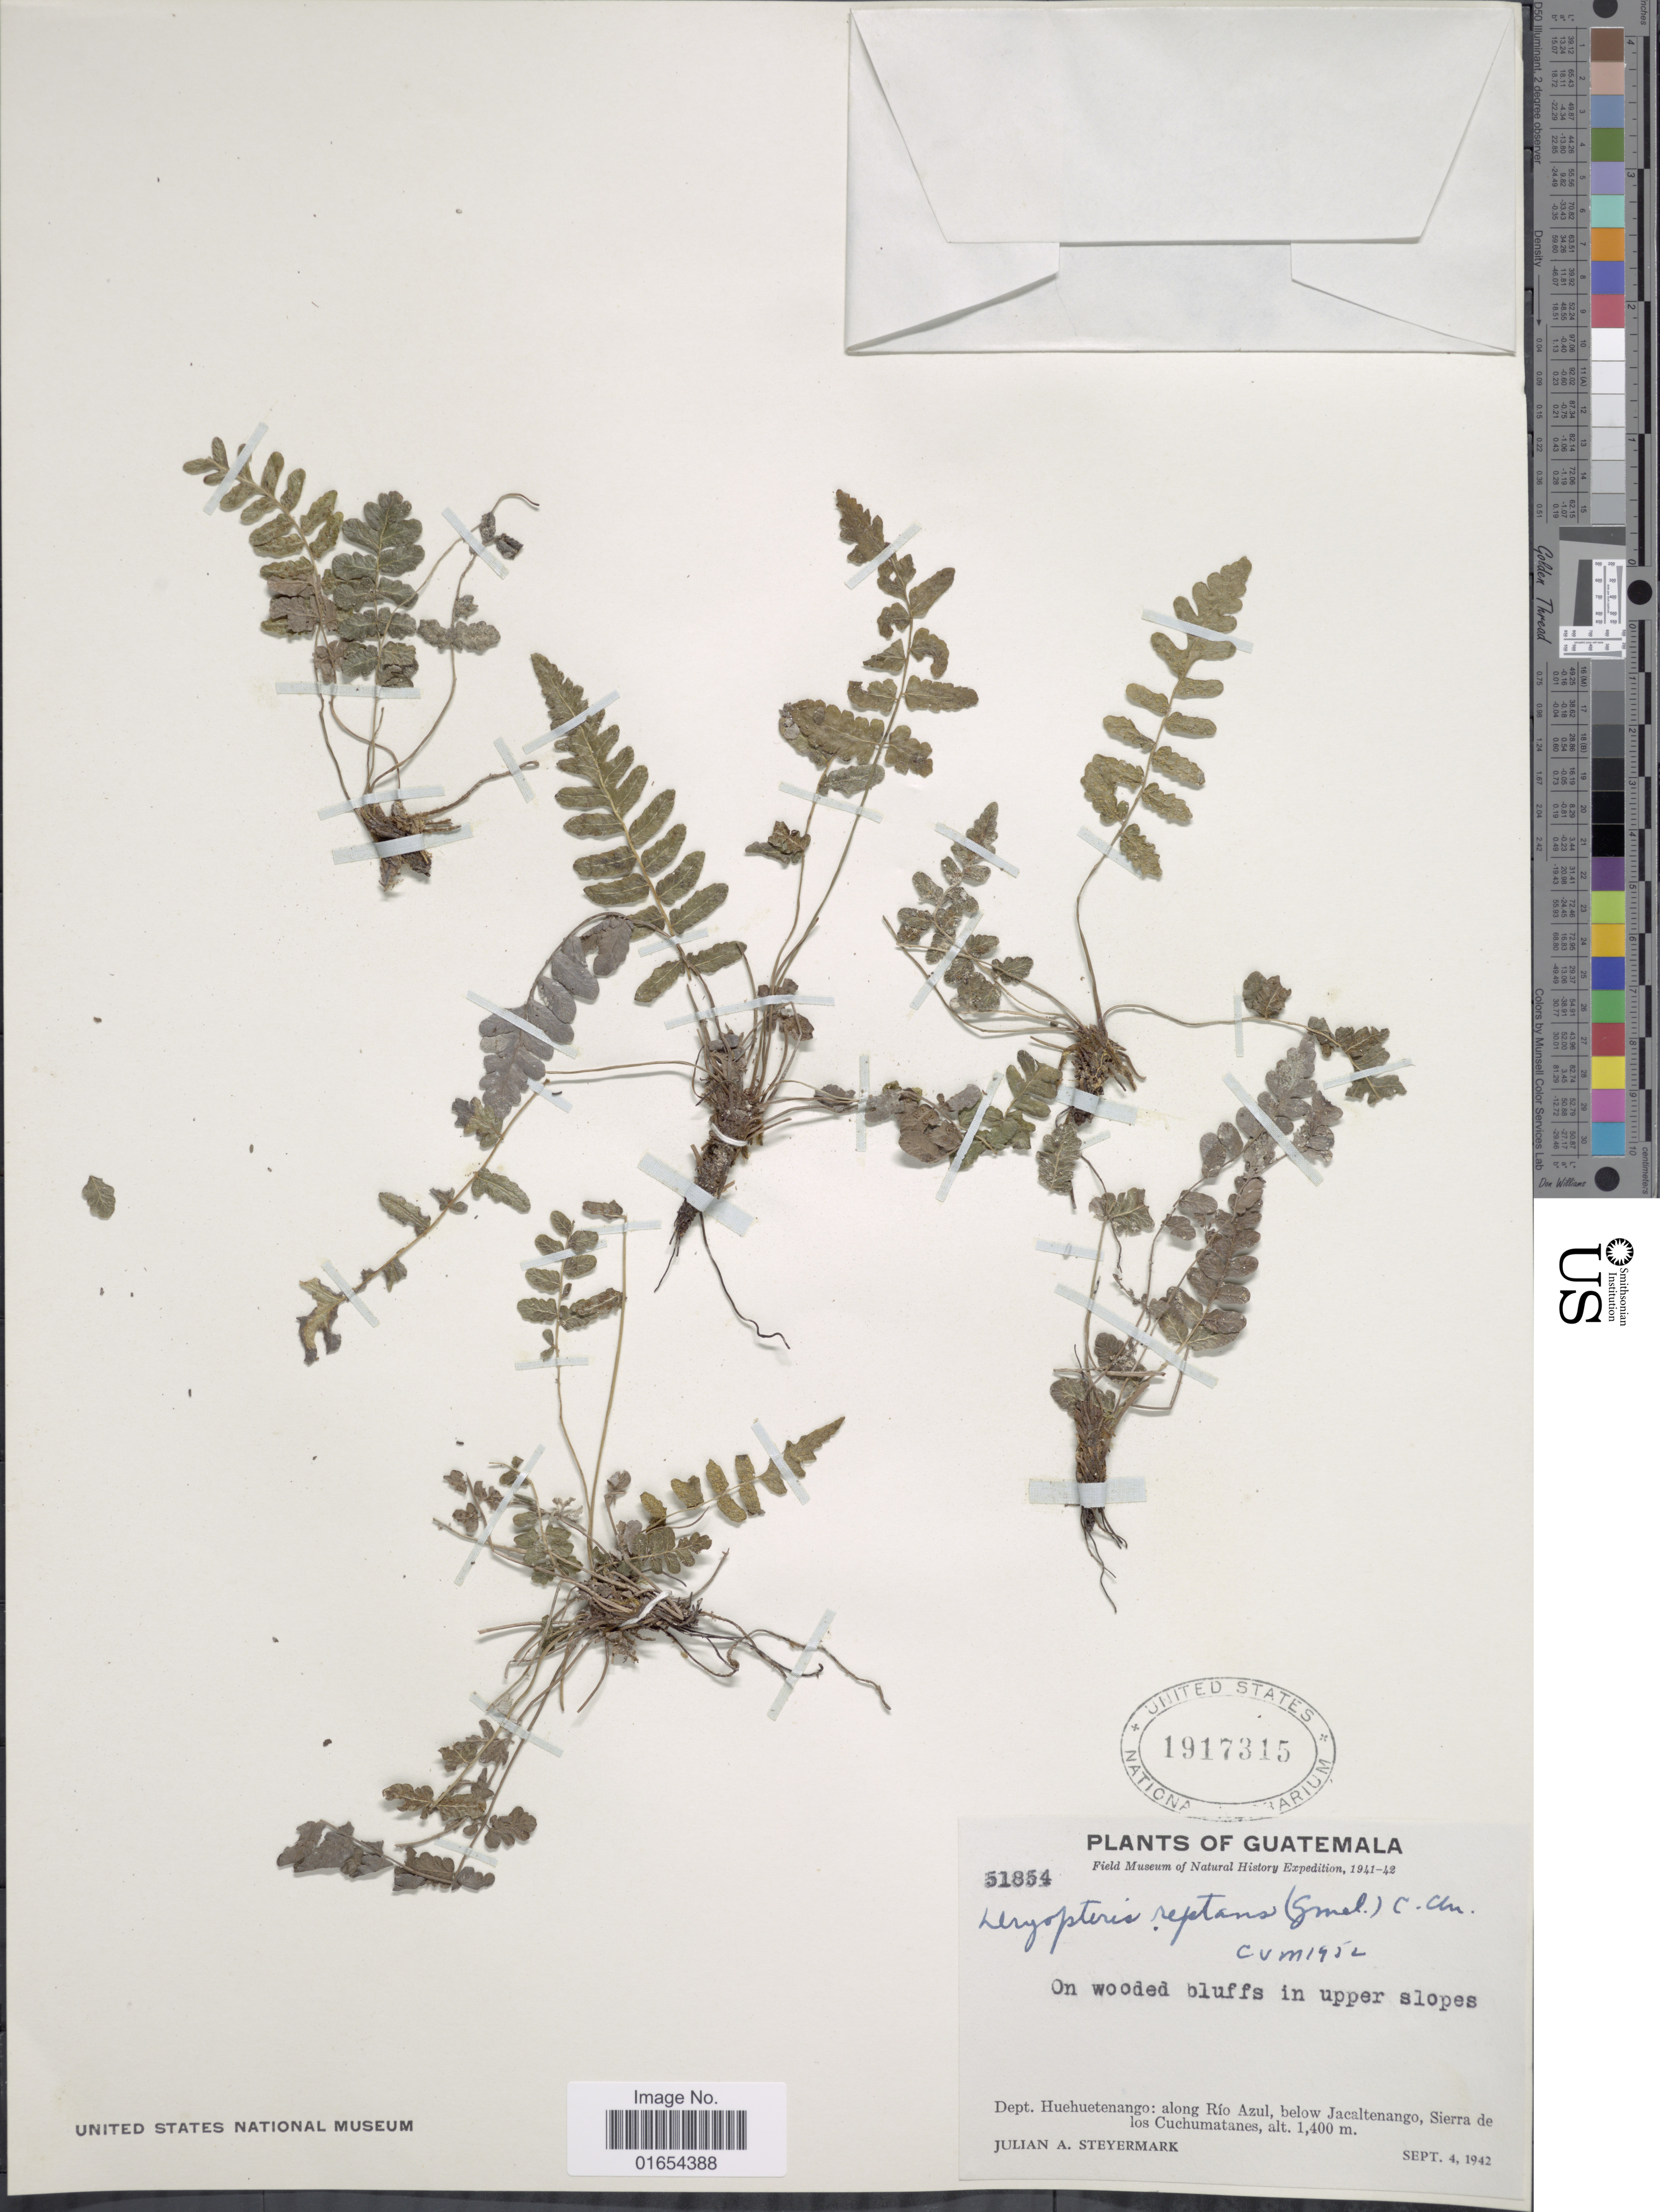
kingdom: Plantae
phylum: Tracheophyta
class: Polypodiopsida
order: Polypodiales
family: Thelypteridaceae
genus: Goniopteris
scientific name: Goniopteris reptans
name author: (J.F. Gmel.) C. Presl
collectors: J. Steyermark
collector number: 51854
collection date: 1942-09-04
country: Guatemala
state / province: Huehuetenango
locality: On wooded bluffs in upper slopes: along Rio Azul, below Jacaltenango, Sierra de Los Cuchumatanes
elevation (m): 1400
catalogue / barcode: US 1917315